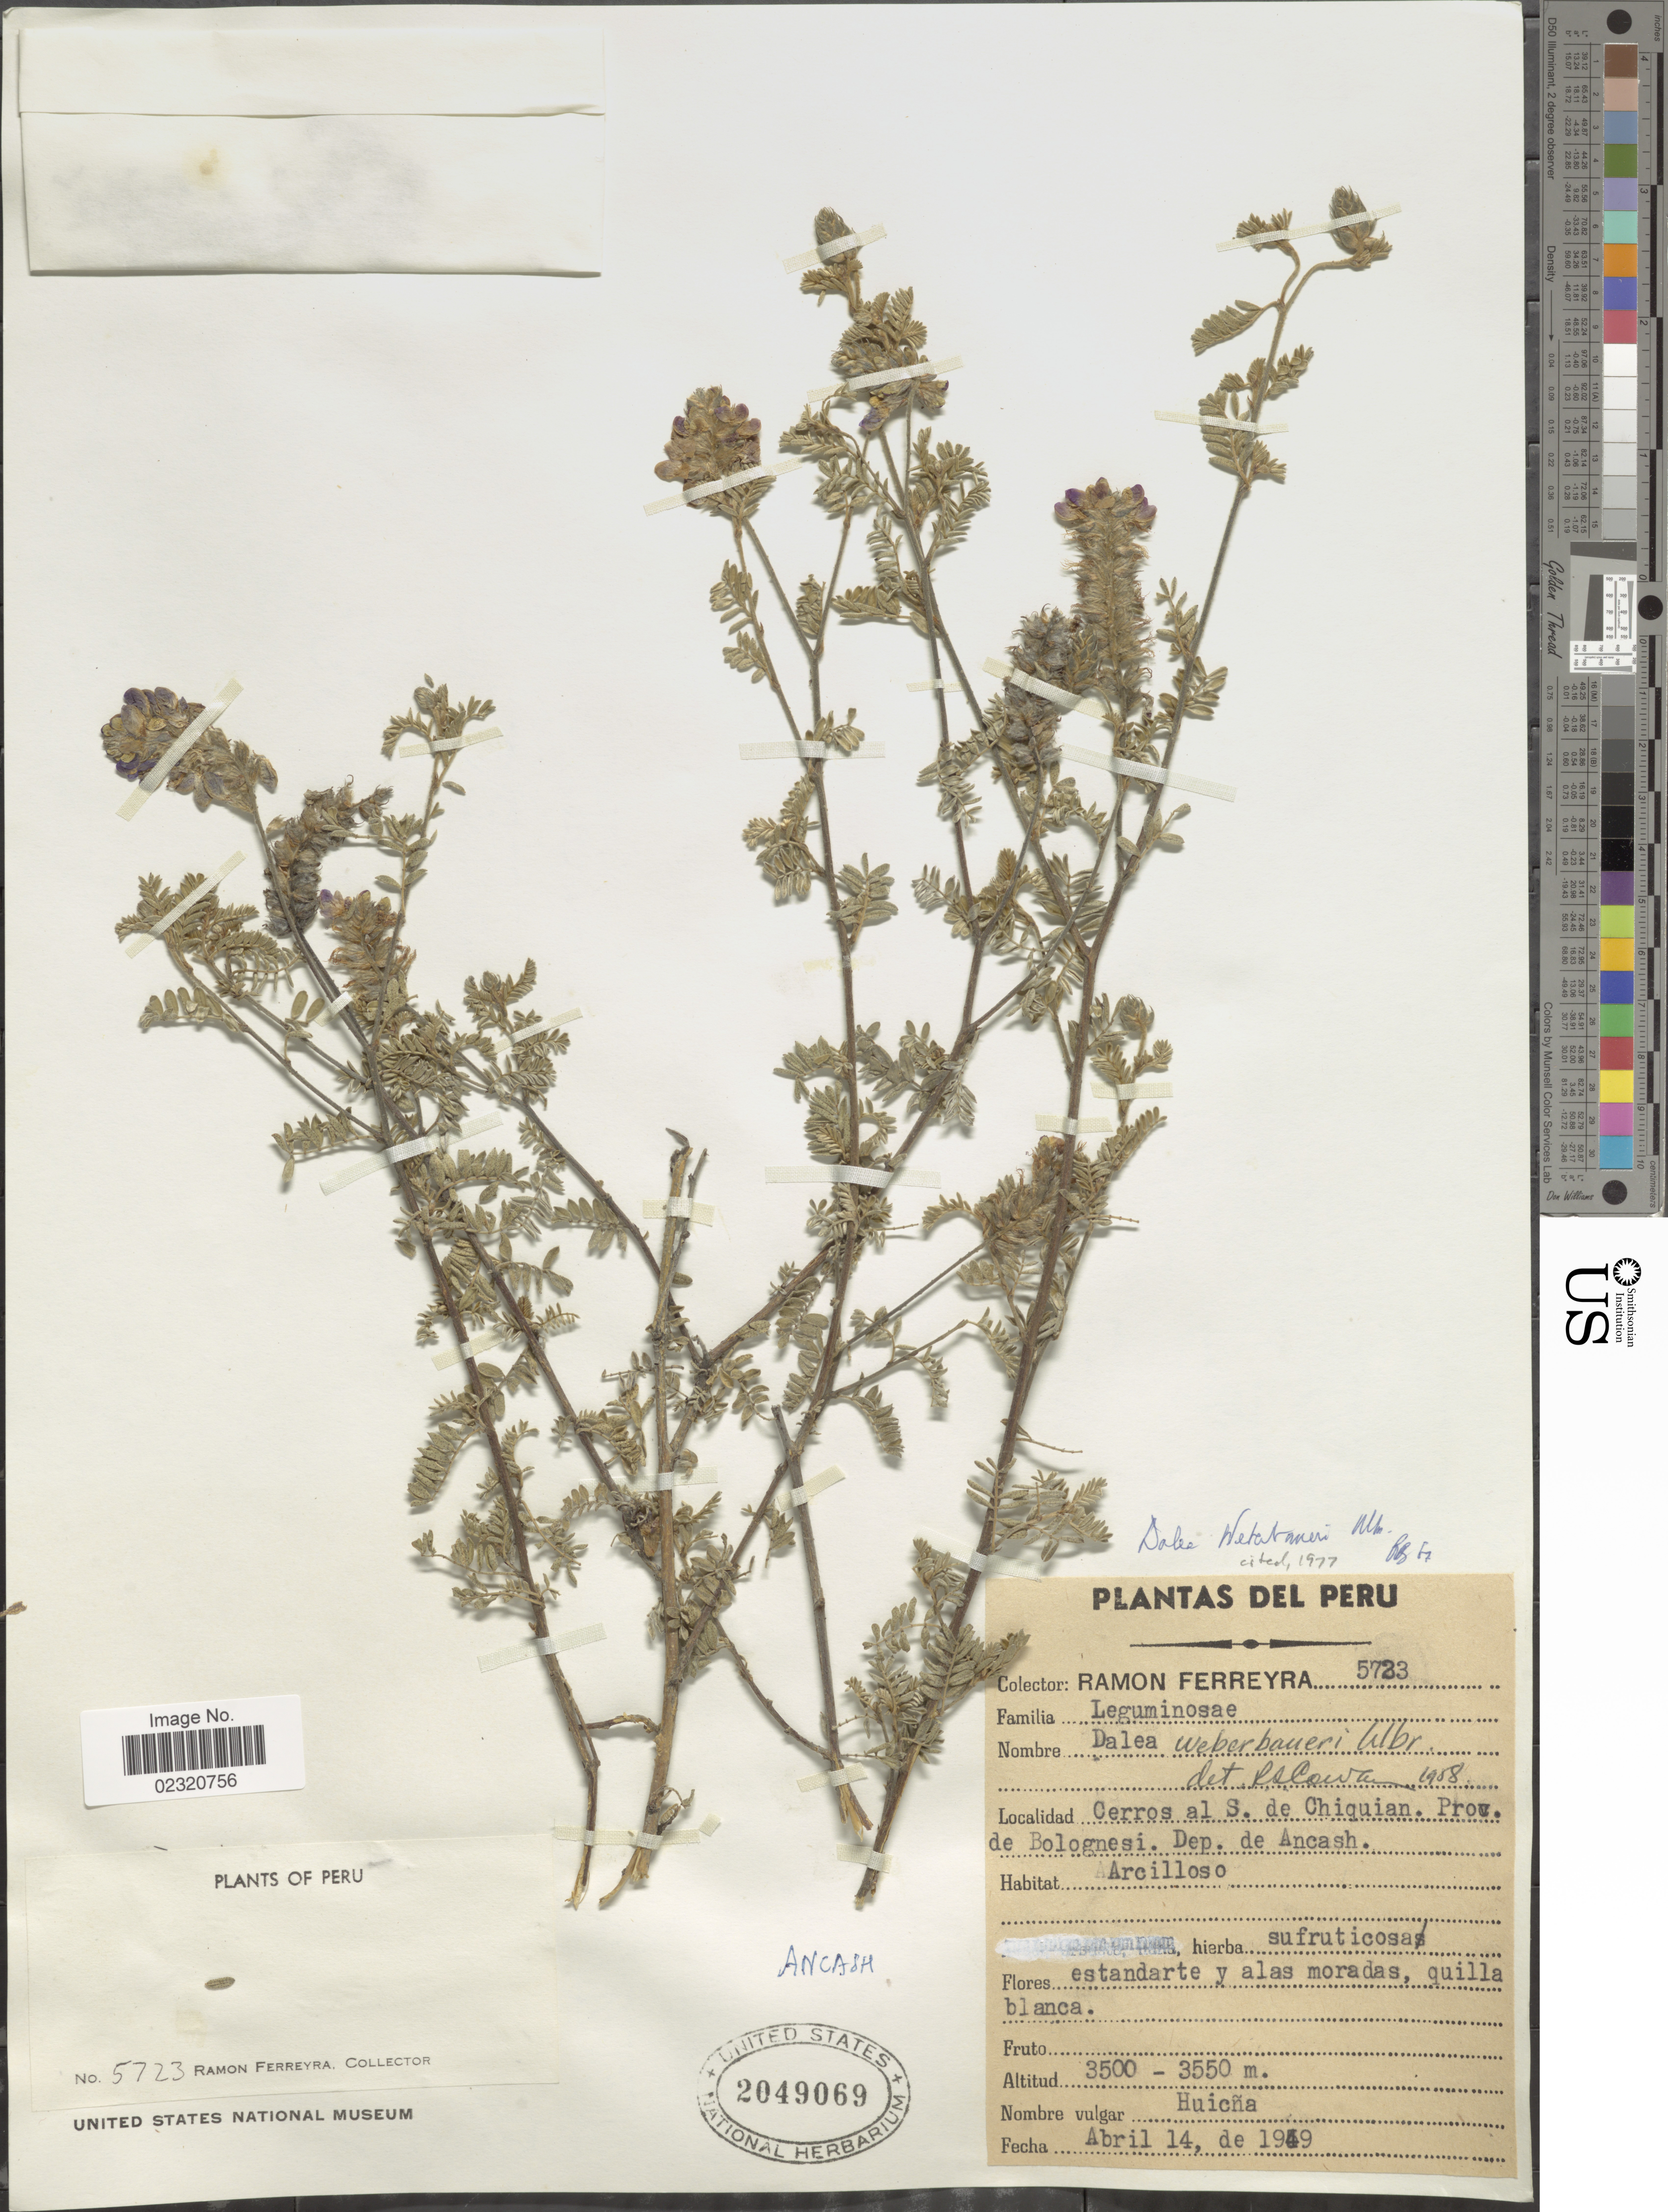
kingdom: Plantae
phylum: Tracheophyta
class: Magnoliopsida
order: Fabales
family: Fabaceae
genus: Dalea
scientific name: Dalea weberbaueri var. weberbaueri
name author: Ulbr.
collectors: R. A. Ferreyra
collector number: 5723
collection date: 1949-04-14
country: Peru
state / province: Ancash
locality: Cerros al S. de Chiquiam. Prov. de Bolognesi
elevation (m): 3500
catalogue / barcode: US 2049069